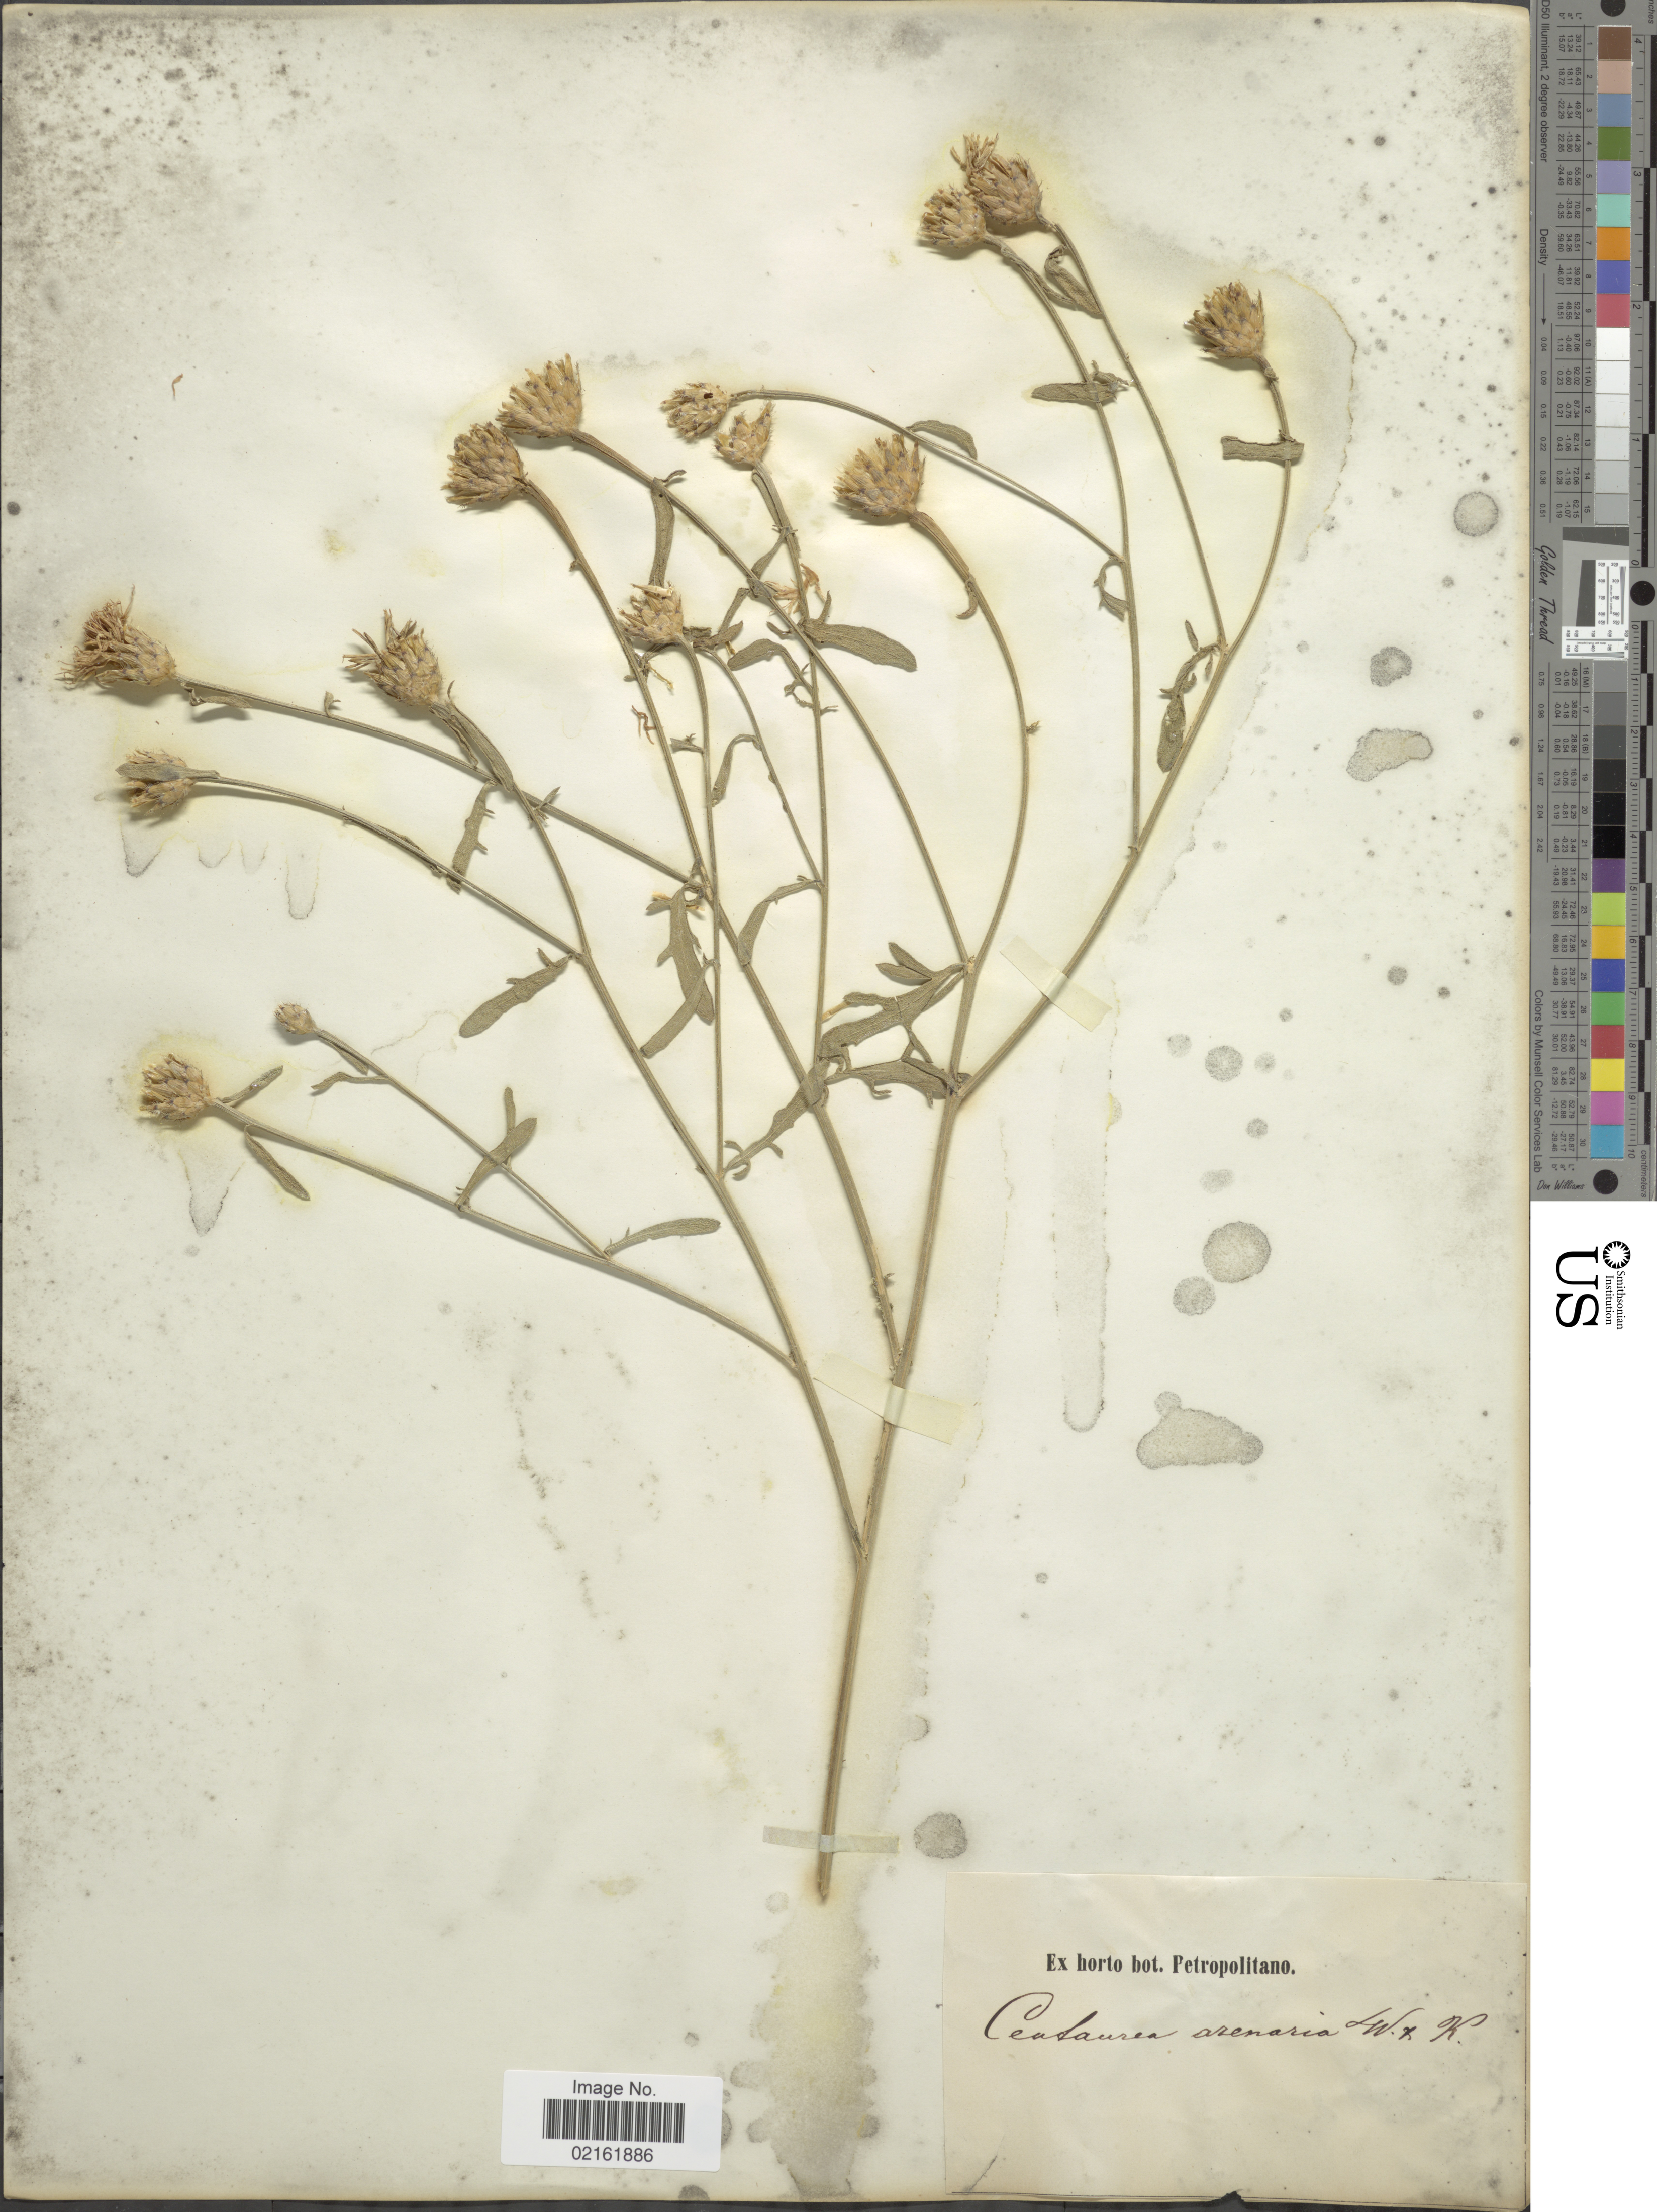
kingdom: Plantae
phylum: Tracheophyta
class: Magnoliopsida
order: Asterales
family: Asteraceae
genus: Centaurea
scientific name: Centaurea arenaria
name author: M. Bieb.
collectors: ex Herb. Horti Bot. Petropolitani